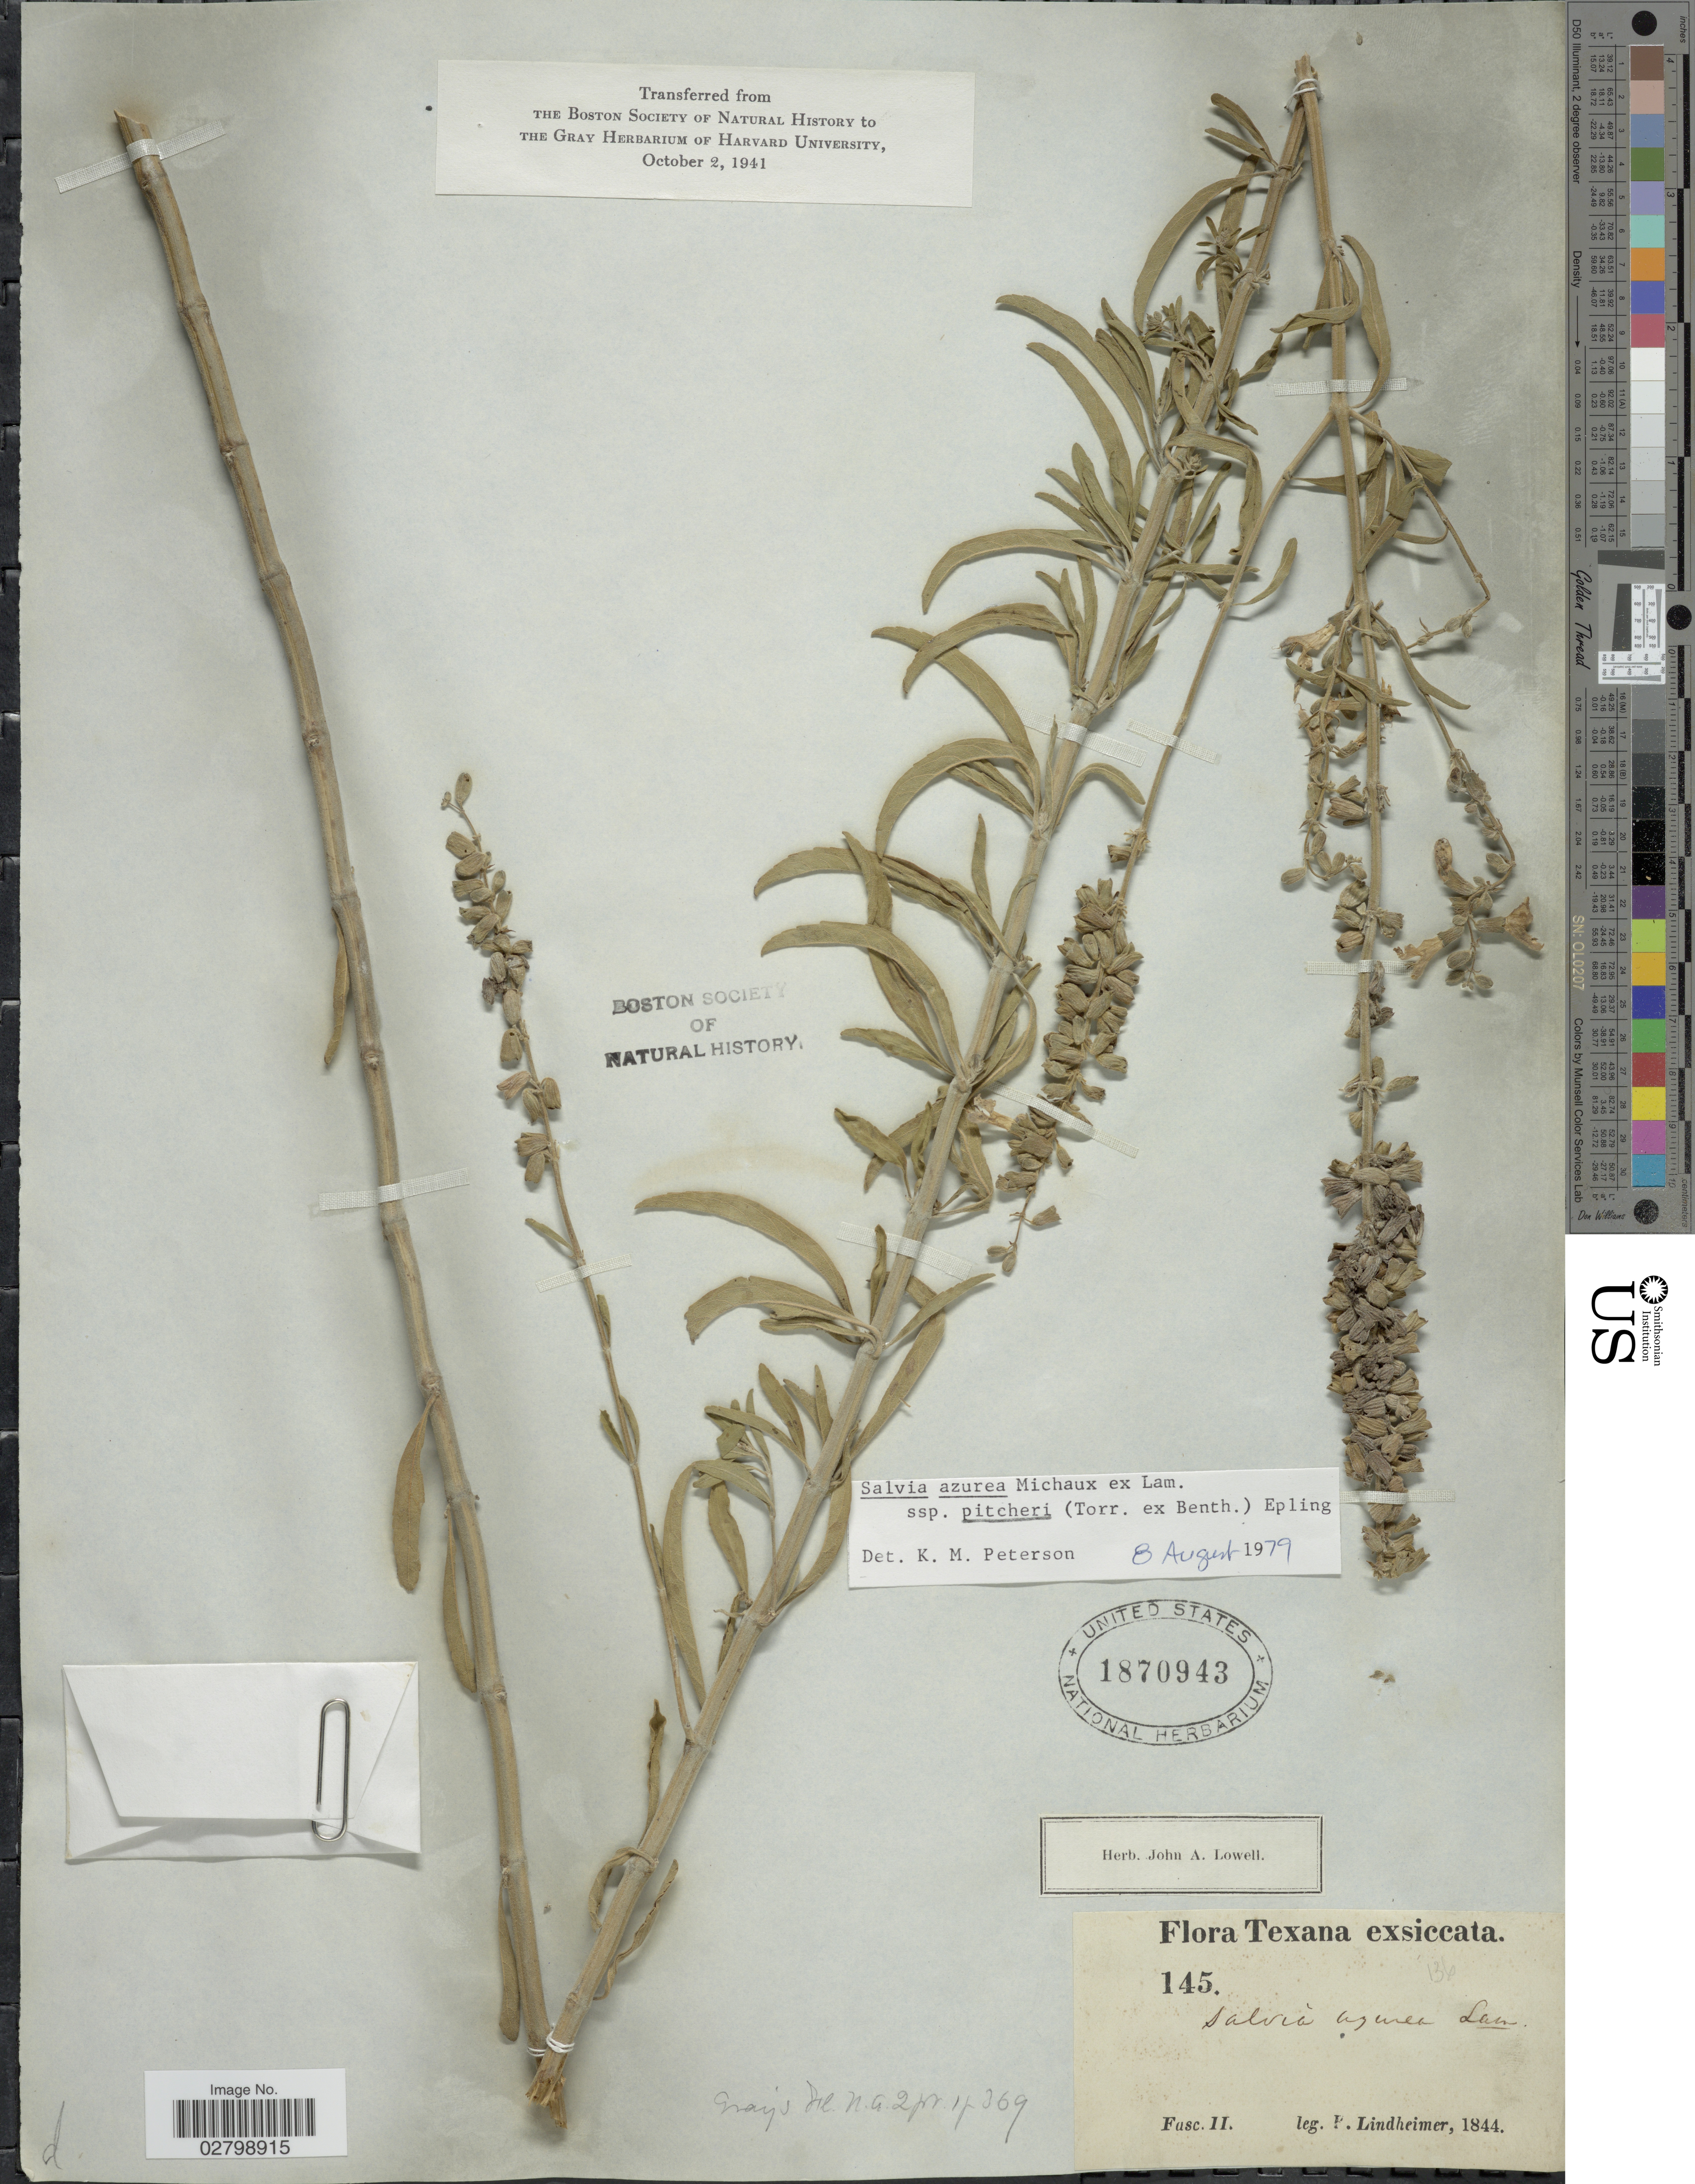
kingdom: Plantae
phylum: Tracheophyta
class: Magnoliopsida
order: Lamiales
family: Lamiaceae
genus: Salvia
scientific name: Salvia azurea subsp. pitcheri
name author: Michx. ex Lam.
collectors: F. Lindheimer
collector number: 145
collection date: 1844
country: United States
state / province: Texas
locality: Fasc II.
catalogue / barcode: US 1870943